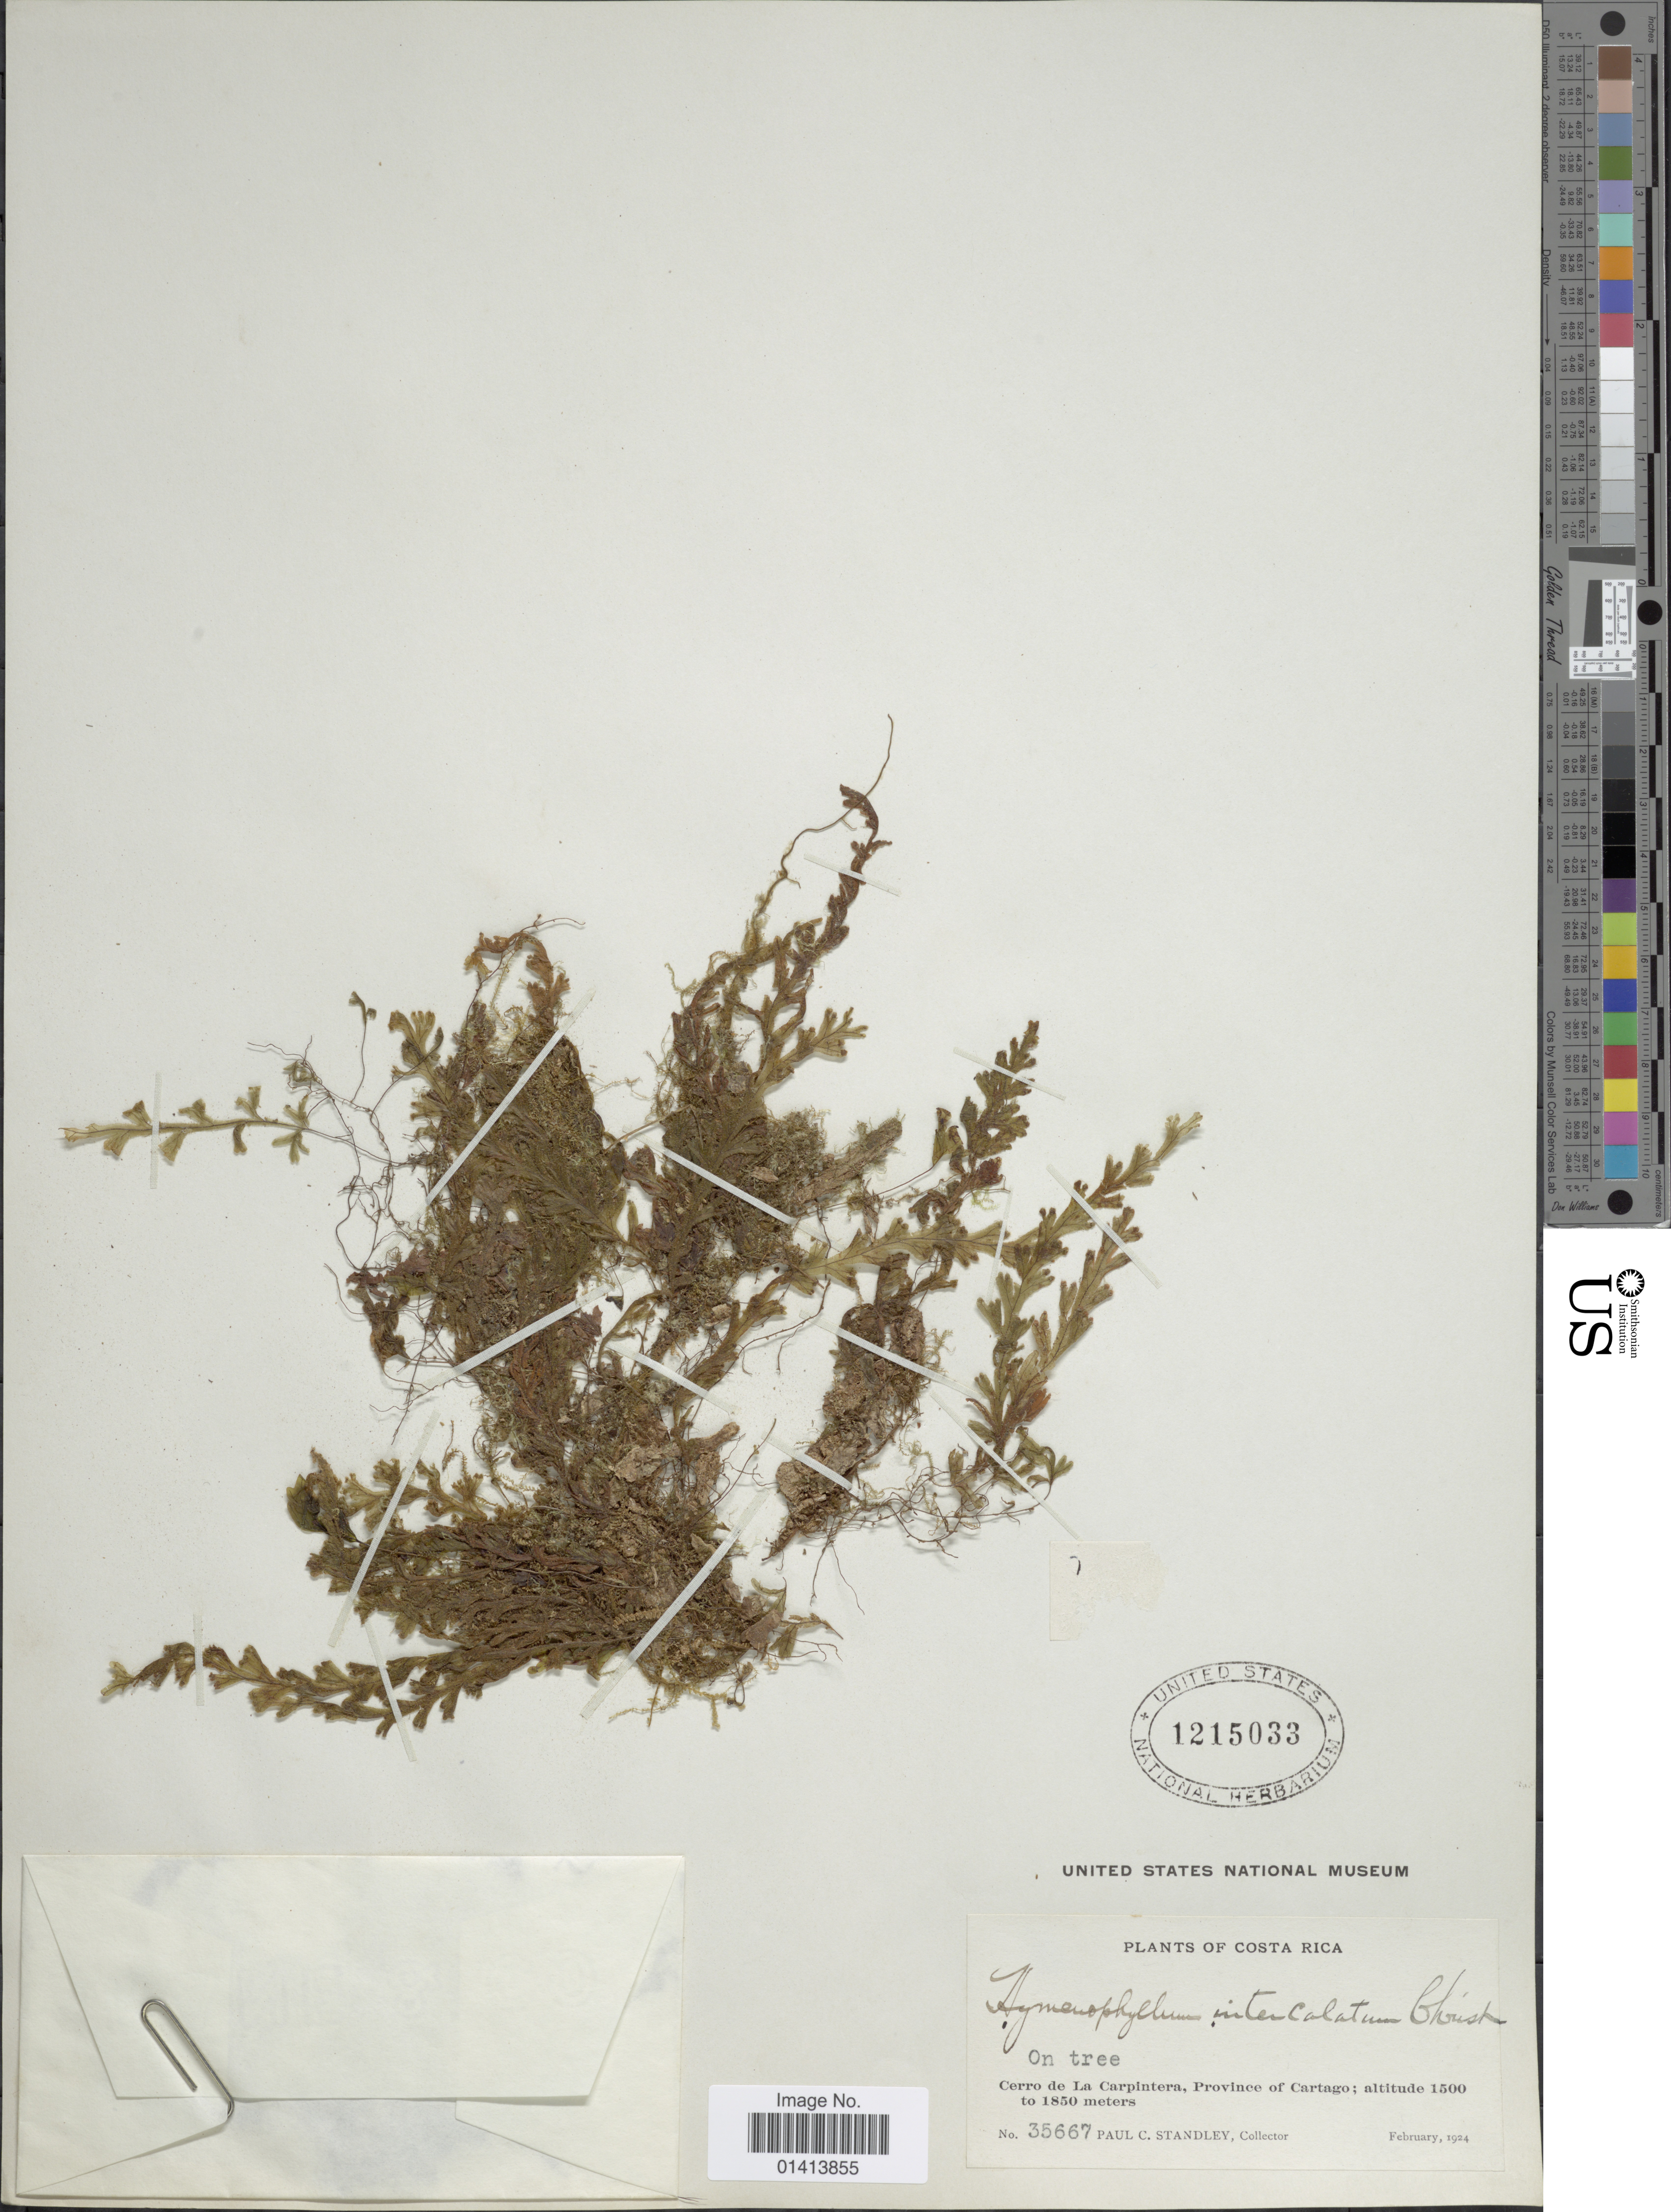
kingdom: Plantae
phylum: Tracheophyta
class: Polypodiopsida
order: Hymenophyllales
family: Hymenophyllaceae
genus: Hymenophyllum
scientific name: Hymenophyllum fragile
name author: (Hedw.) C.V. Morton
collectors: P. C. Standley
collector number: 35667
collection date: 1924-02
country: Costa Rica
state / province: Cartago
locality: Cerro de La Carpintera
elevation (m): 1500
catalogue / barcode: US 1215033